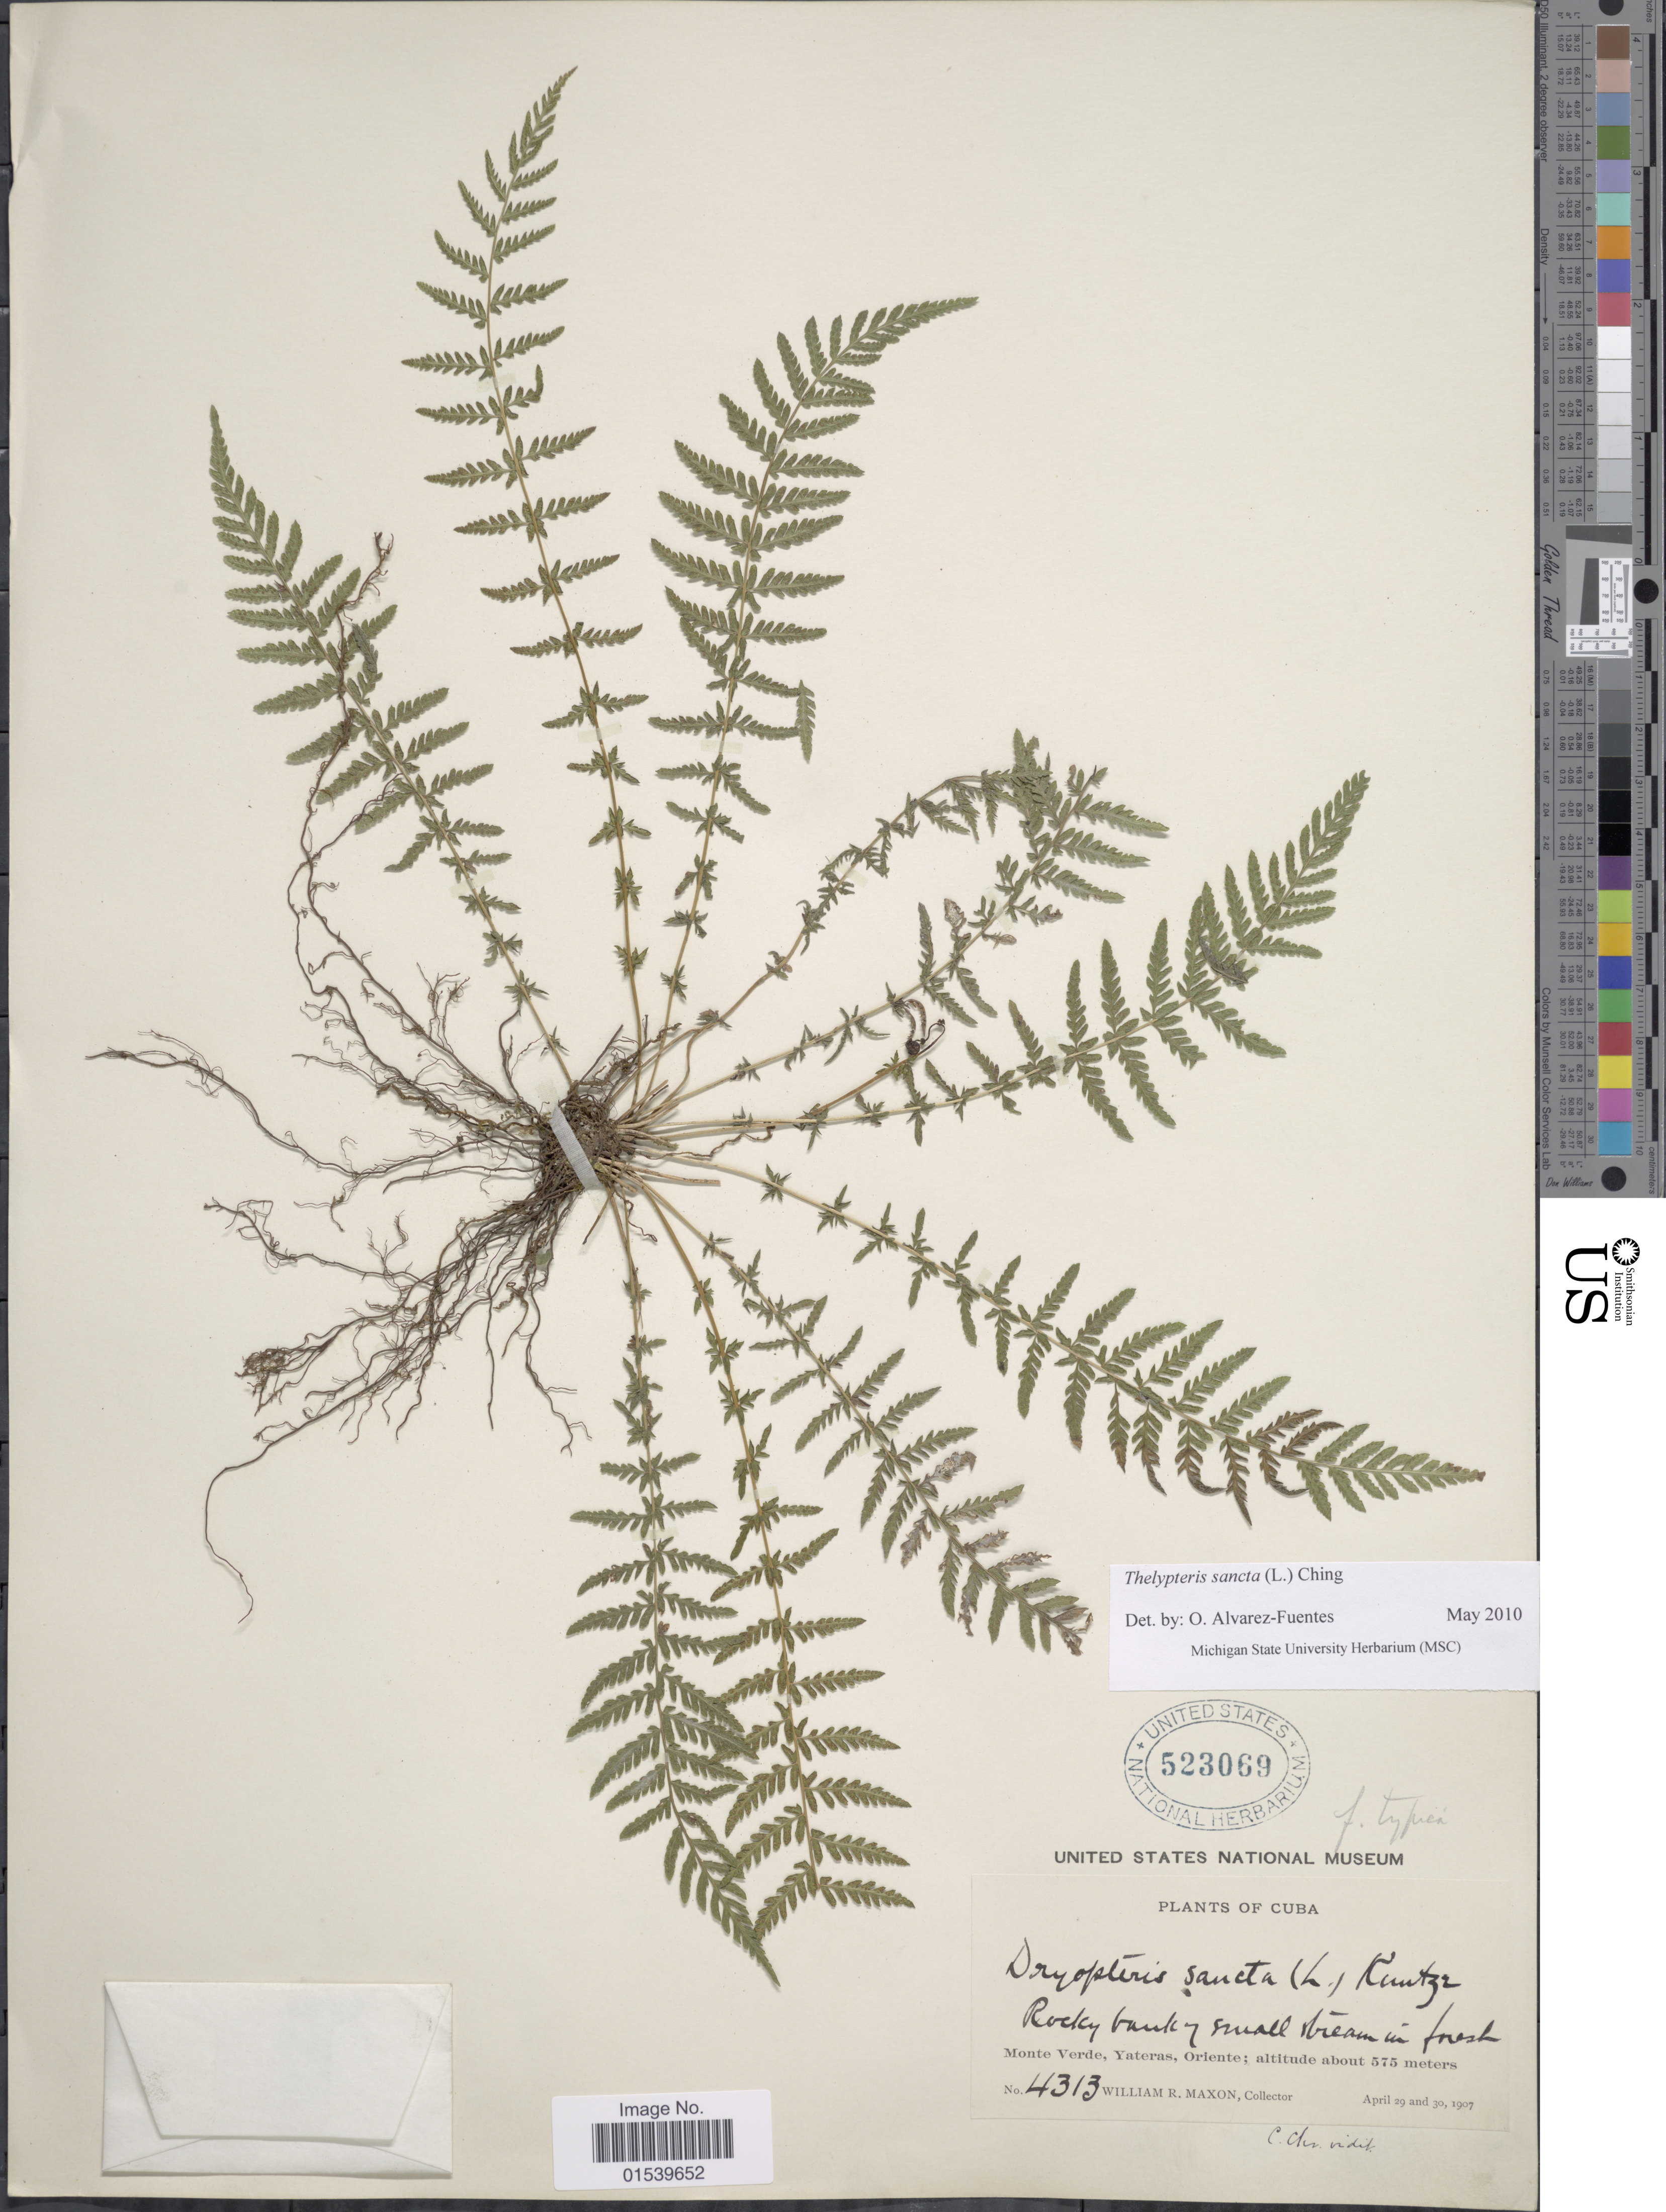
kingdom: Plantae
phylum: Tracheophyta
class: Polypodiopsida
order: Polypodiales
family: Thelypteridaceae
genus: Amauropelta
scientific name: Amauropelta sancta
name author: (L.) Pic. Serm.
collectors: W. R. Maxon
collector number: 4313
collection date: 1907-04-29/1907-04-30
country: Cuba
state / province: Oriente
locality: Monte Verde, Yateras, Oriente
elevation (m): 575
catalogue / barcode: US 523069